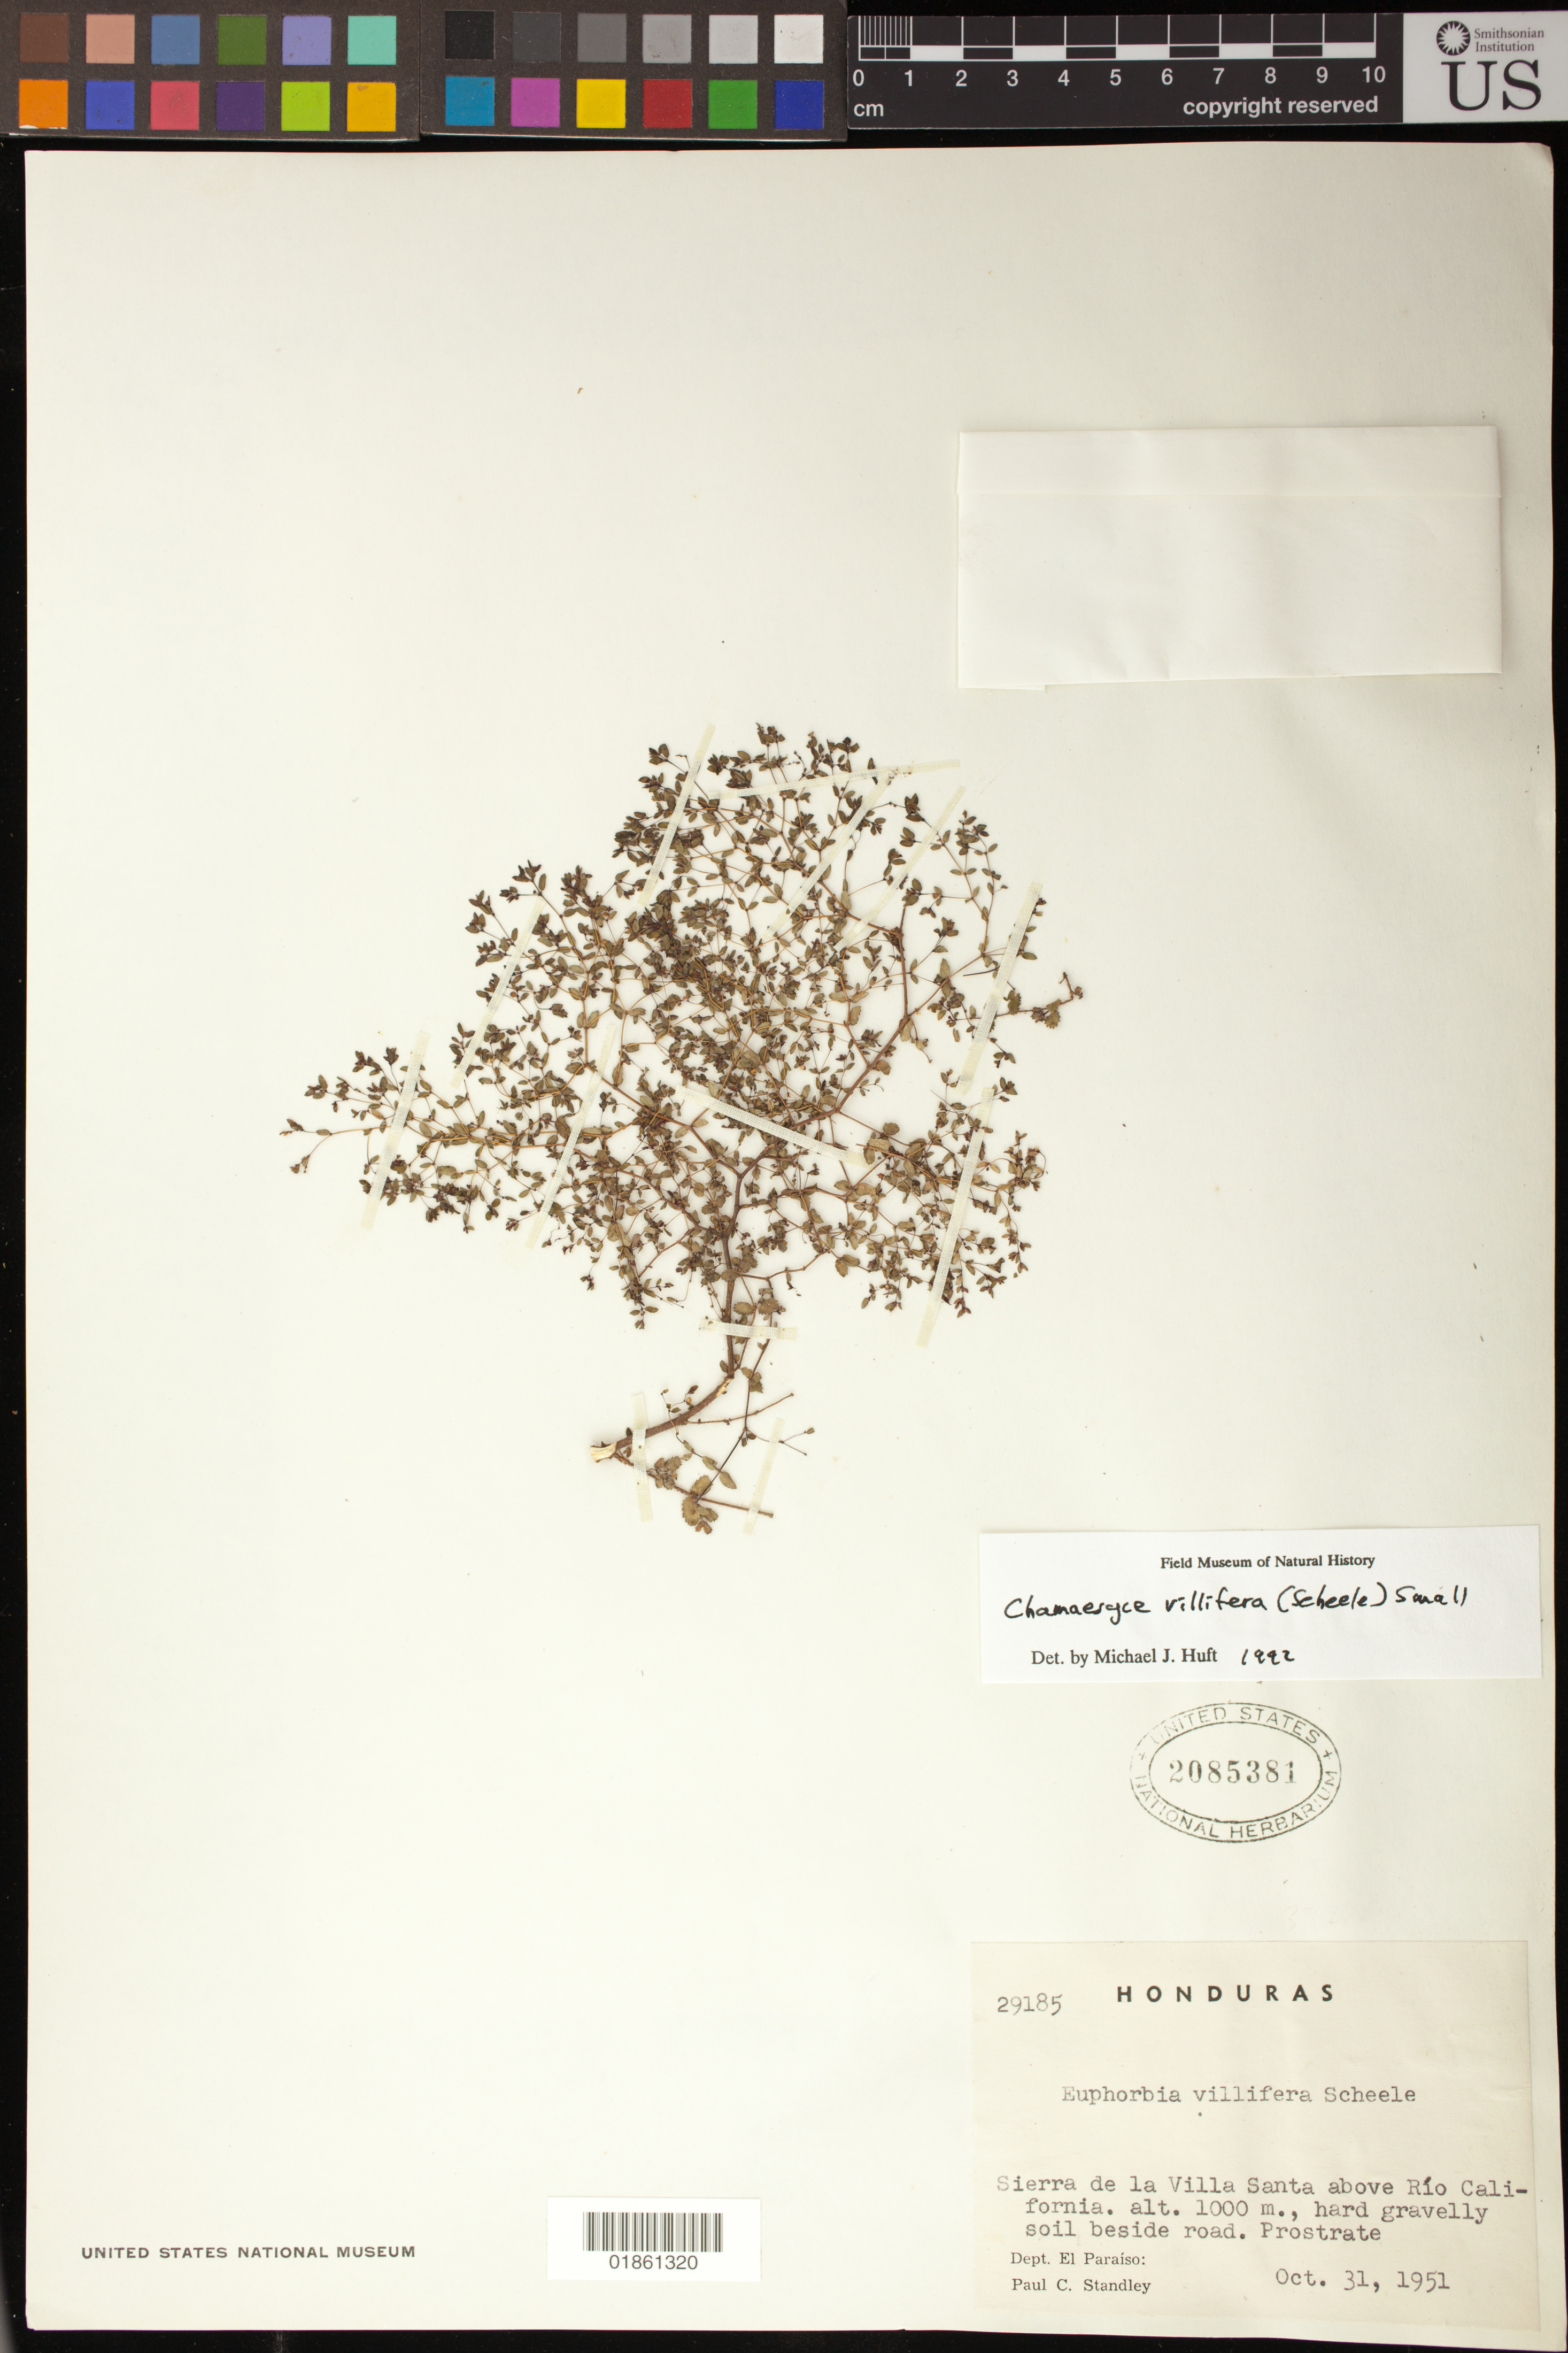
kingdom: Plantae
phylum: Tracheophyta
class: Magnoliopsida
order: Malpighiales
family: Euphorbiaceae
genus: Euphorbia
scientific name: Euphorbia villifera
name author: Scheele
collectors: P. C. Standley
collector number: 29185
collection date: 1951-10-31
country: Honduras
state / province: El Paraíso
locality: Sierra de la Villa Santa above Rio California.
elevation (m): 1000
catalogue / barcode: US 2085381